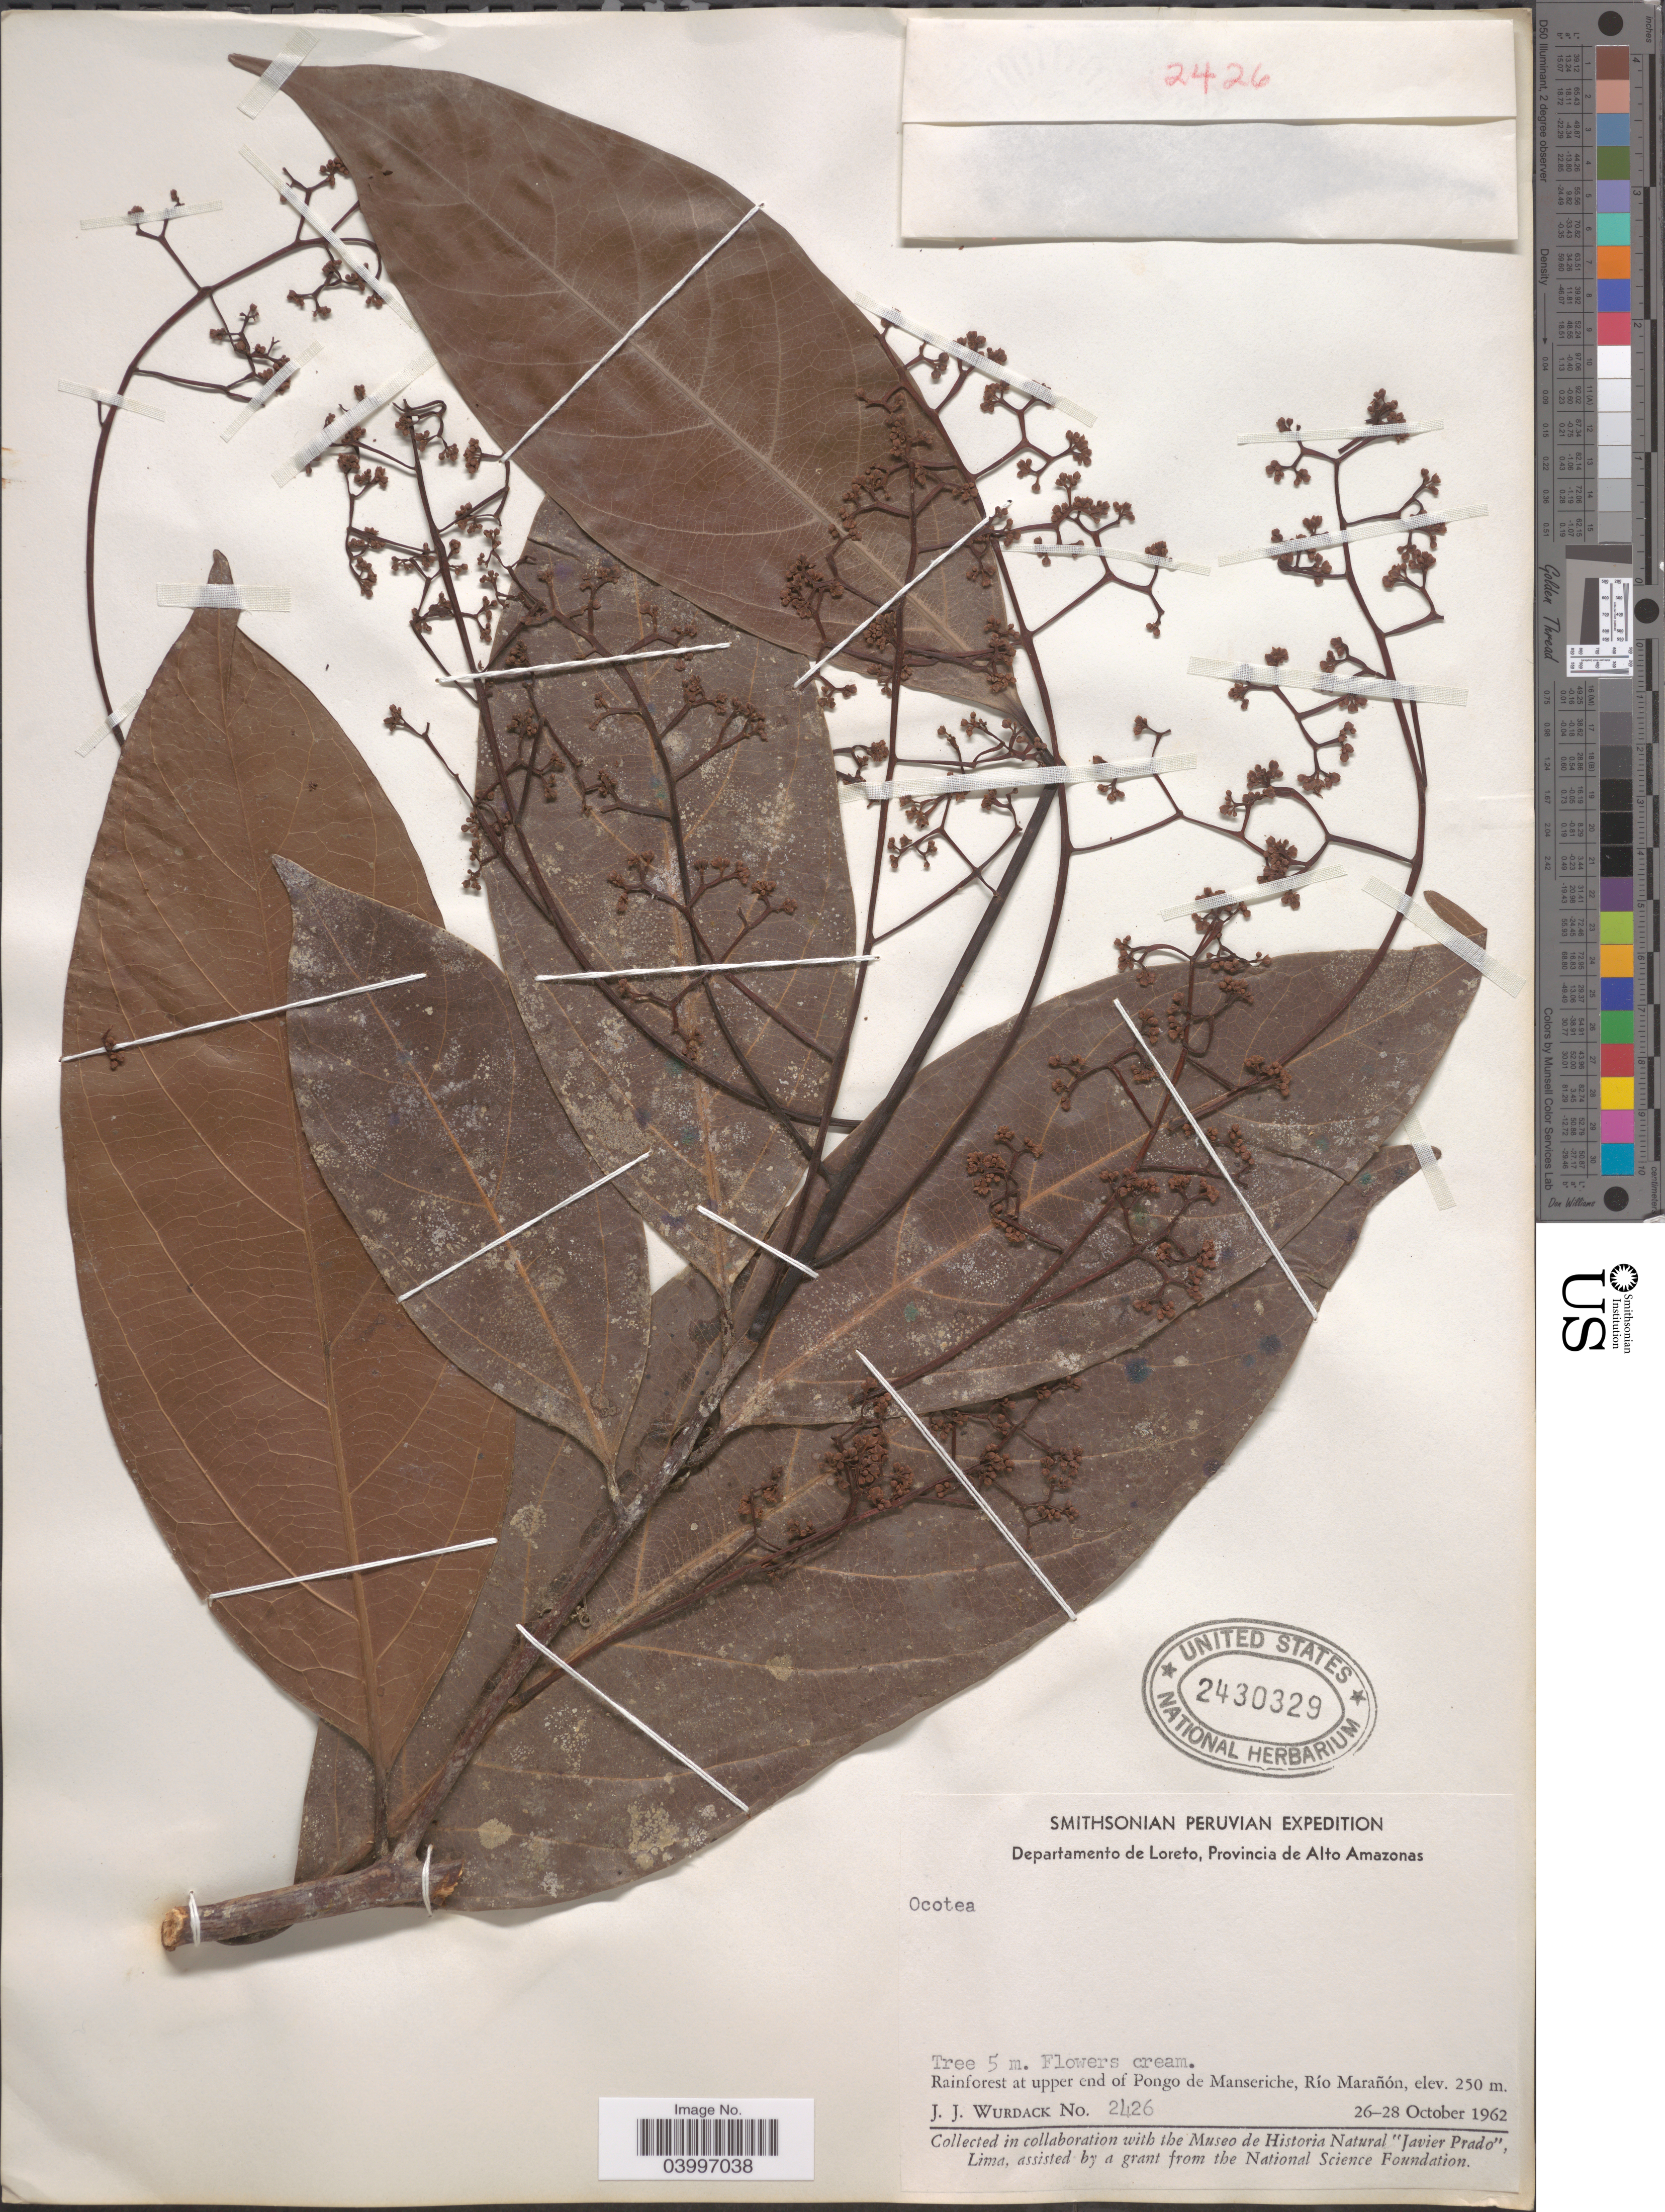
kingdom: Plantae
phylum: Tracheophyta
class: Magnoliopsida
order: Laurales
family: Lauraceae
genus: Ocotea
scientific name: Ocotea sp.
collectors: J. J. Wurdack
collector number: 2426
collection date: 1962-10-26/1962-10-28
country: Peru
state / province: Loreto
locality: Departamento de Loreto, Provincia de Alto Amazonas. Rainforest at upper end of Pongo de Manseriche, Río Marañón.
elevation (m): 250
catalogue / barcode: US 2430329